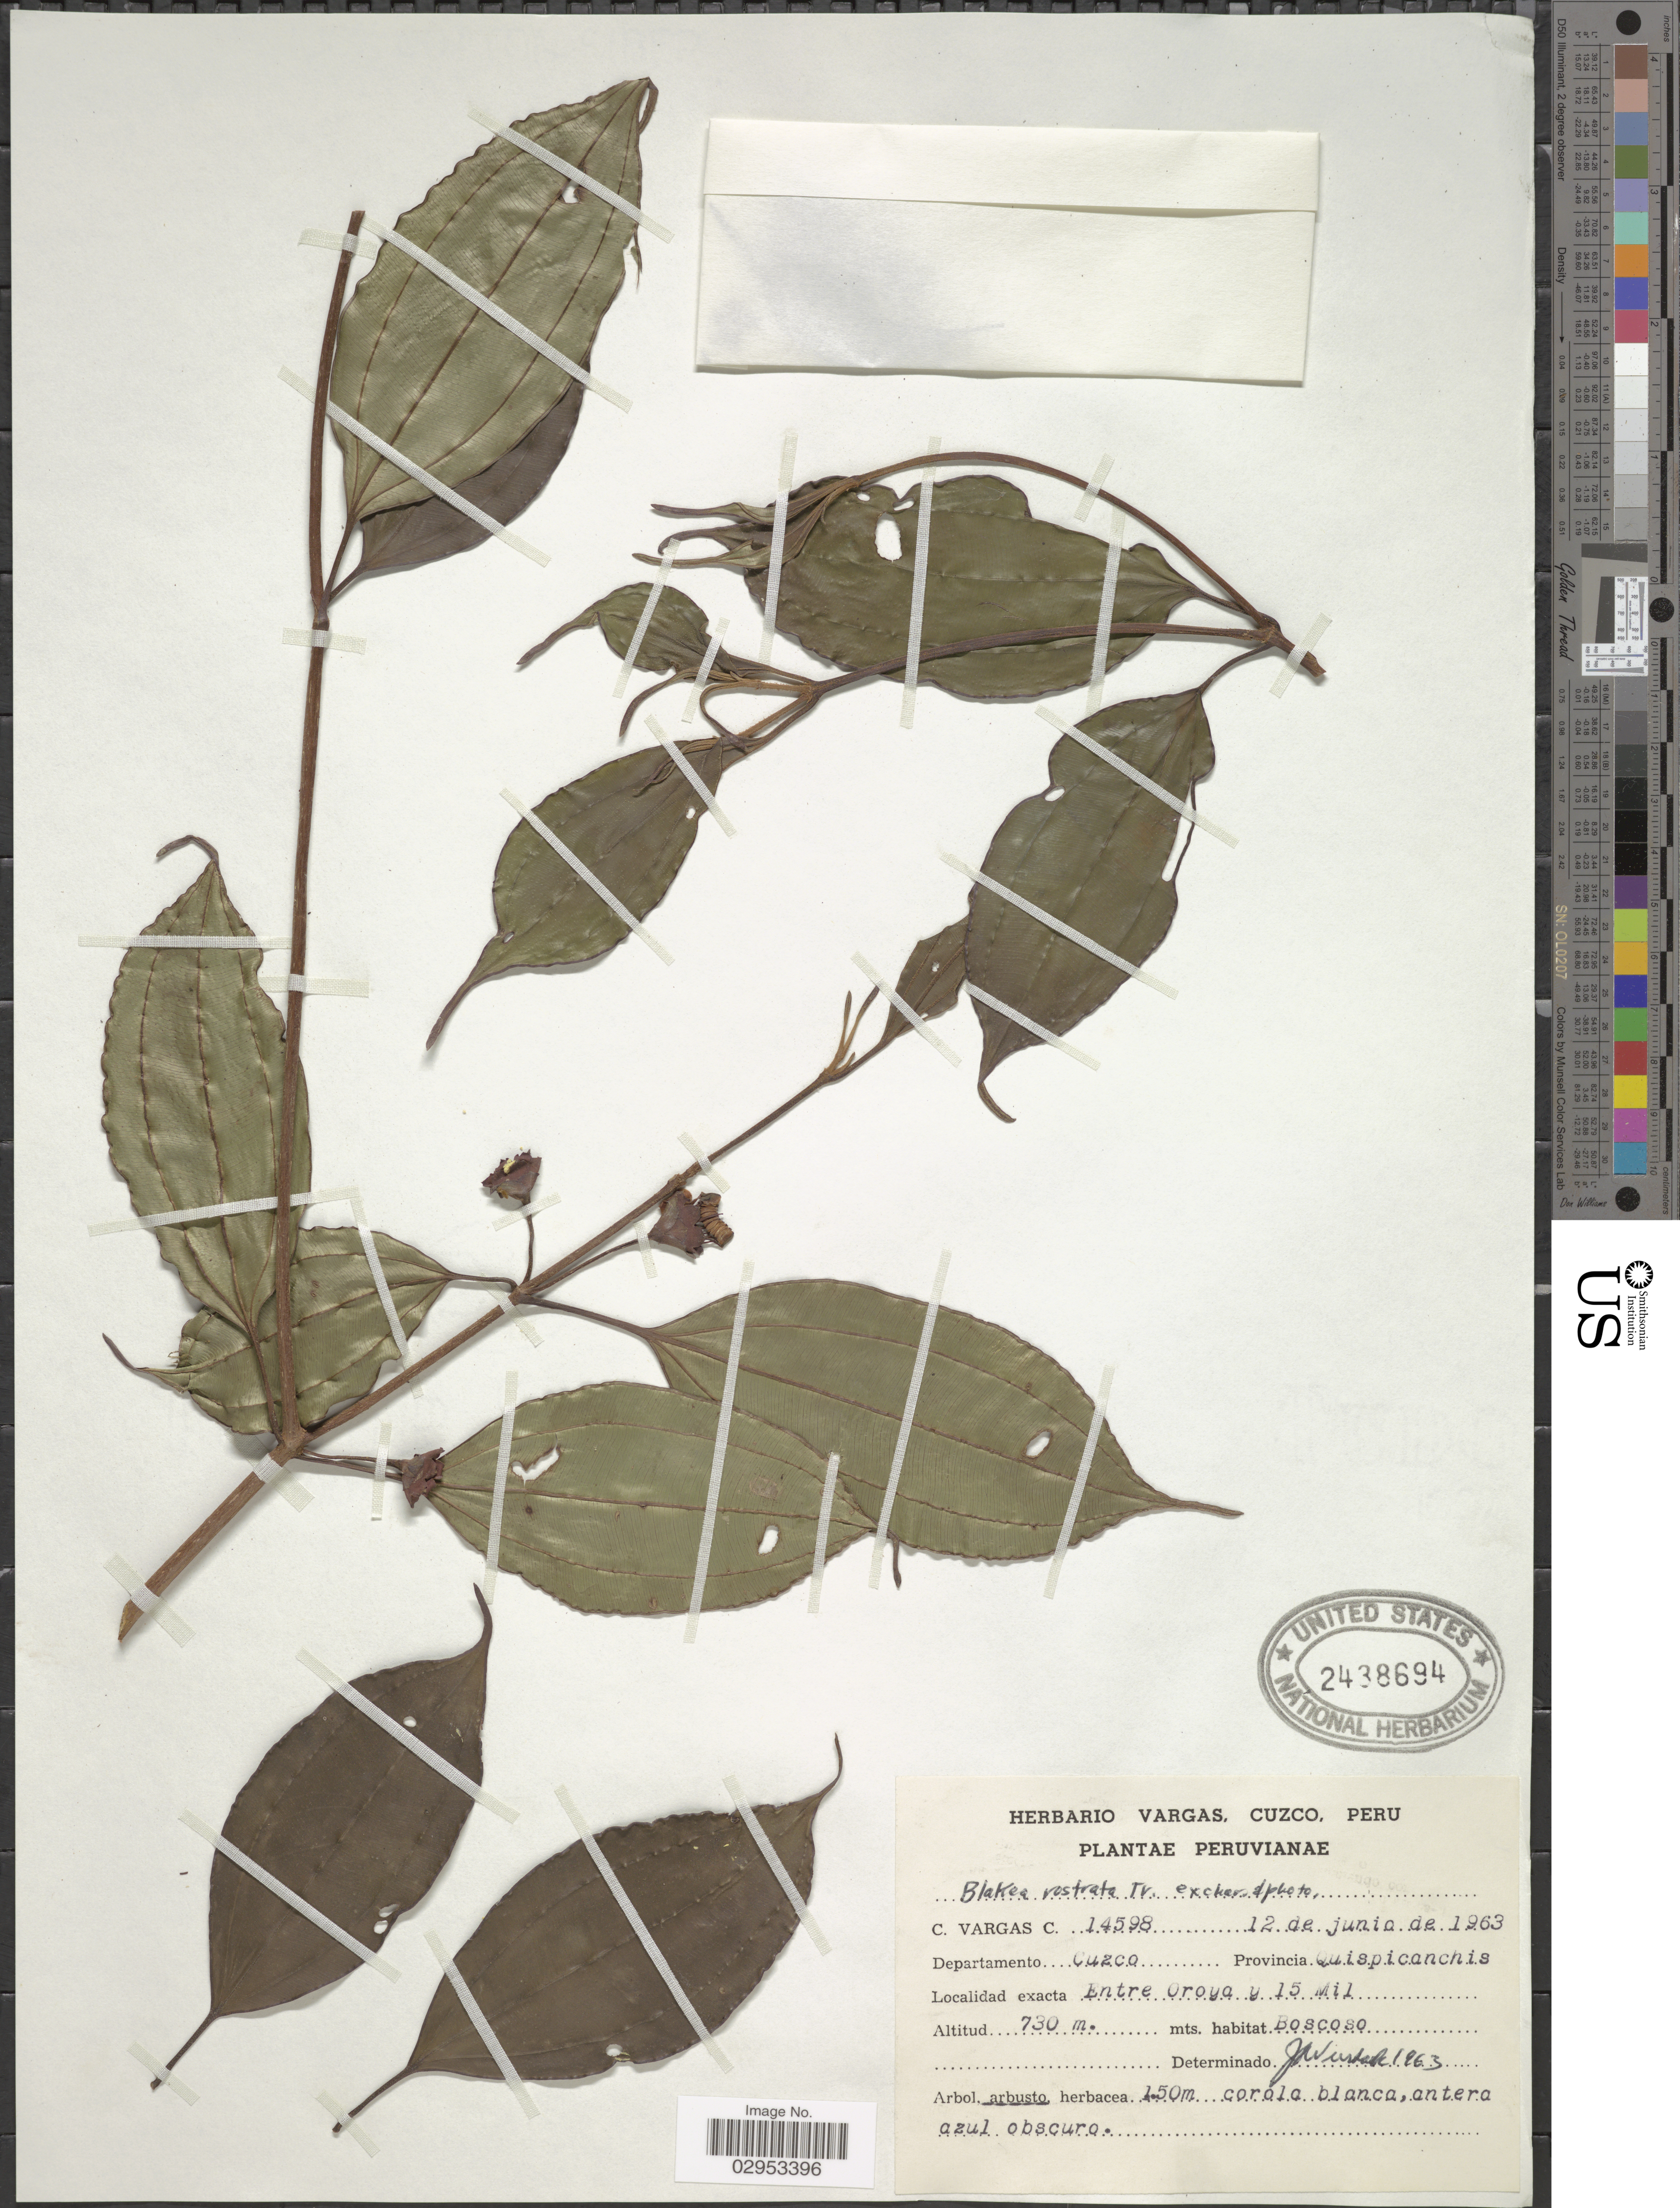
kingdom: Plantae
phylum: Tracheophyta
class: Magnoliopsida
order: Myrtales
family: Melastomataceae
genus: Blakea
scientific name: Blakea rostrata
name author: Berg ex Triana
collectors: C. Vargas Calderón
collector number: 14598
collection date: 1963-06-12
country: Peru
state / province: Cusco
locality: Departamento Cuzco. Provincia Quispicanchis. entre Oroya y 15 Mil.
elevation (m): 730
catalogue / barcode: US 2438694